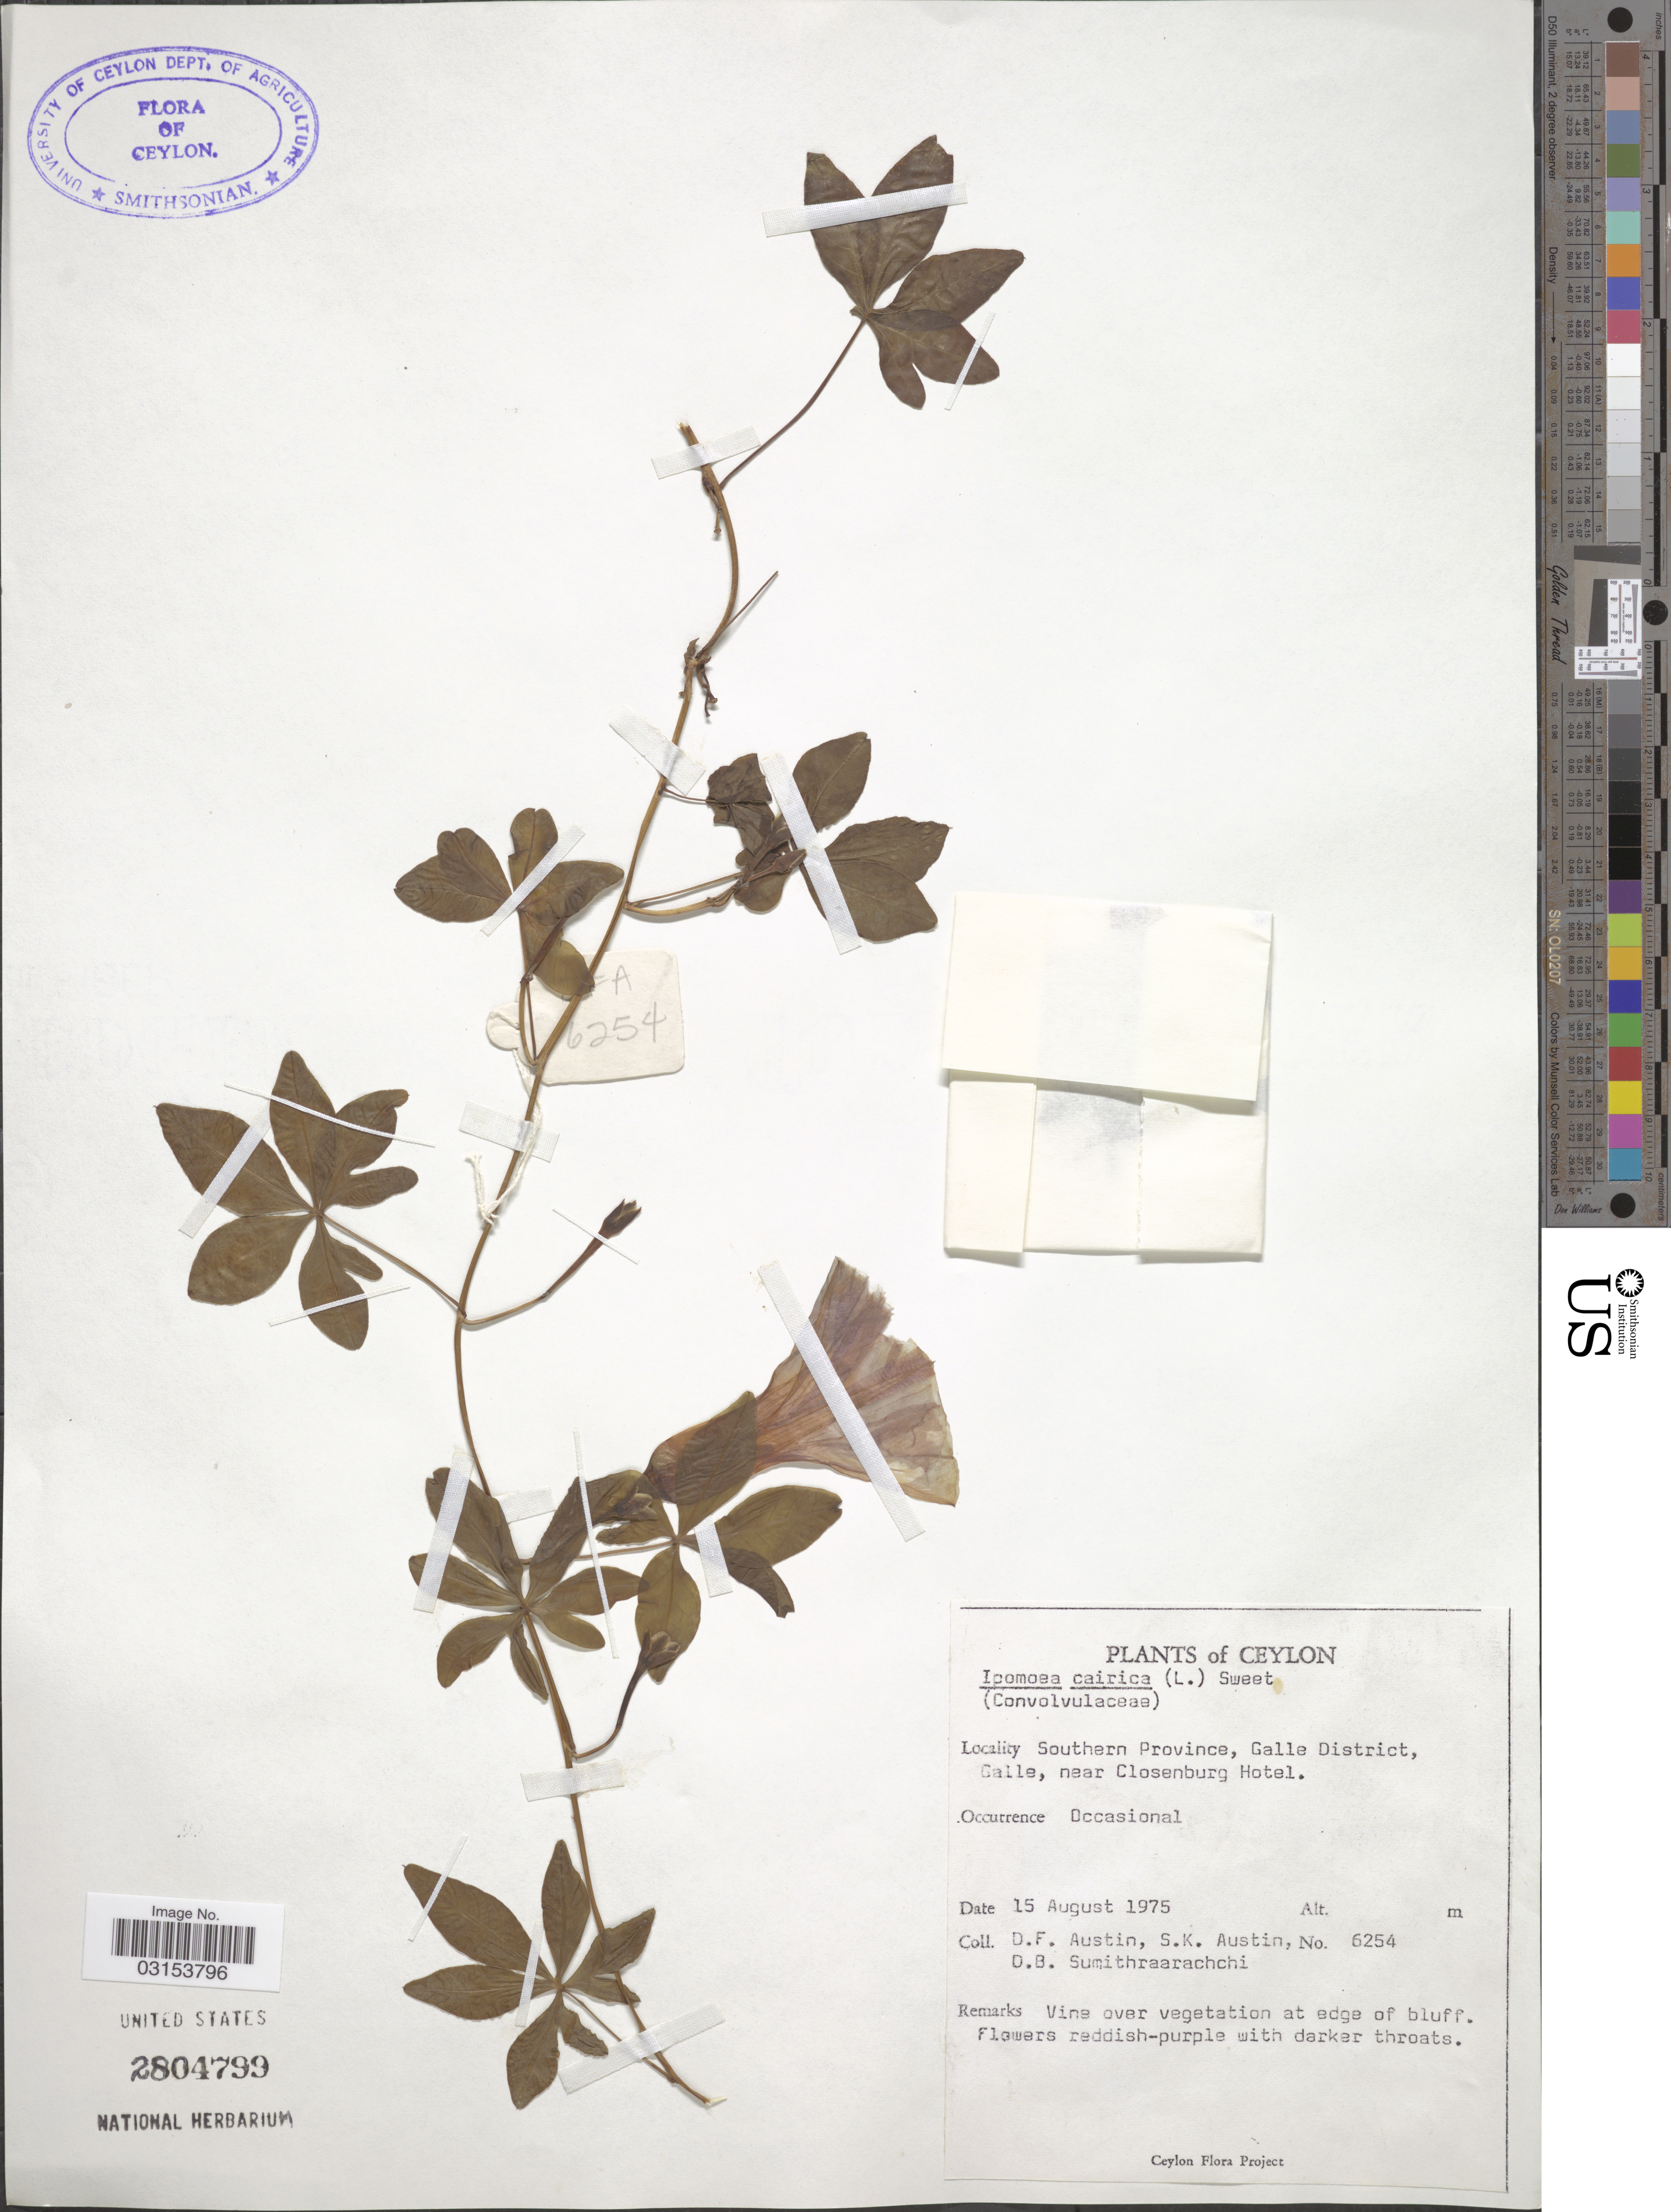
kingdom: Plantae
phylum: Tracheophyta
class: Magnoliopsida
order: Solanales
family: Convolvulaceae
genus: Ipomoea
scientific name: Ipomoea cairica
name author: (L.) Sweet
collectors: D. Austin, S. Austin & D. B. Sumithraarachchi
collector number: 6254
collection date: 1975-08-15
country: Sri Lanka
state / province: Southern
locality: Ceylon. Galle District, Galle, near Closenburg Hotel.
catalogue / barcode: US 2804799